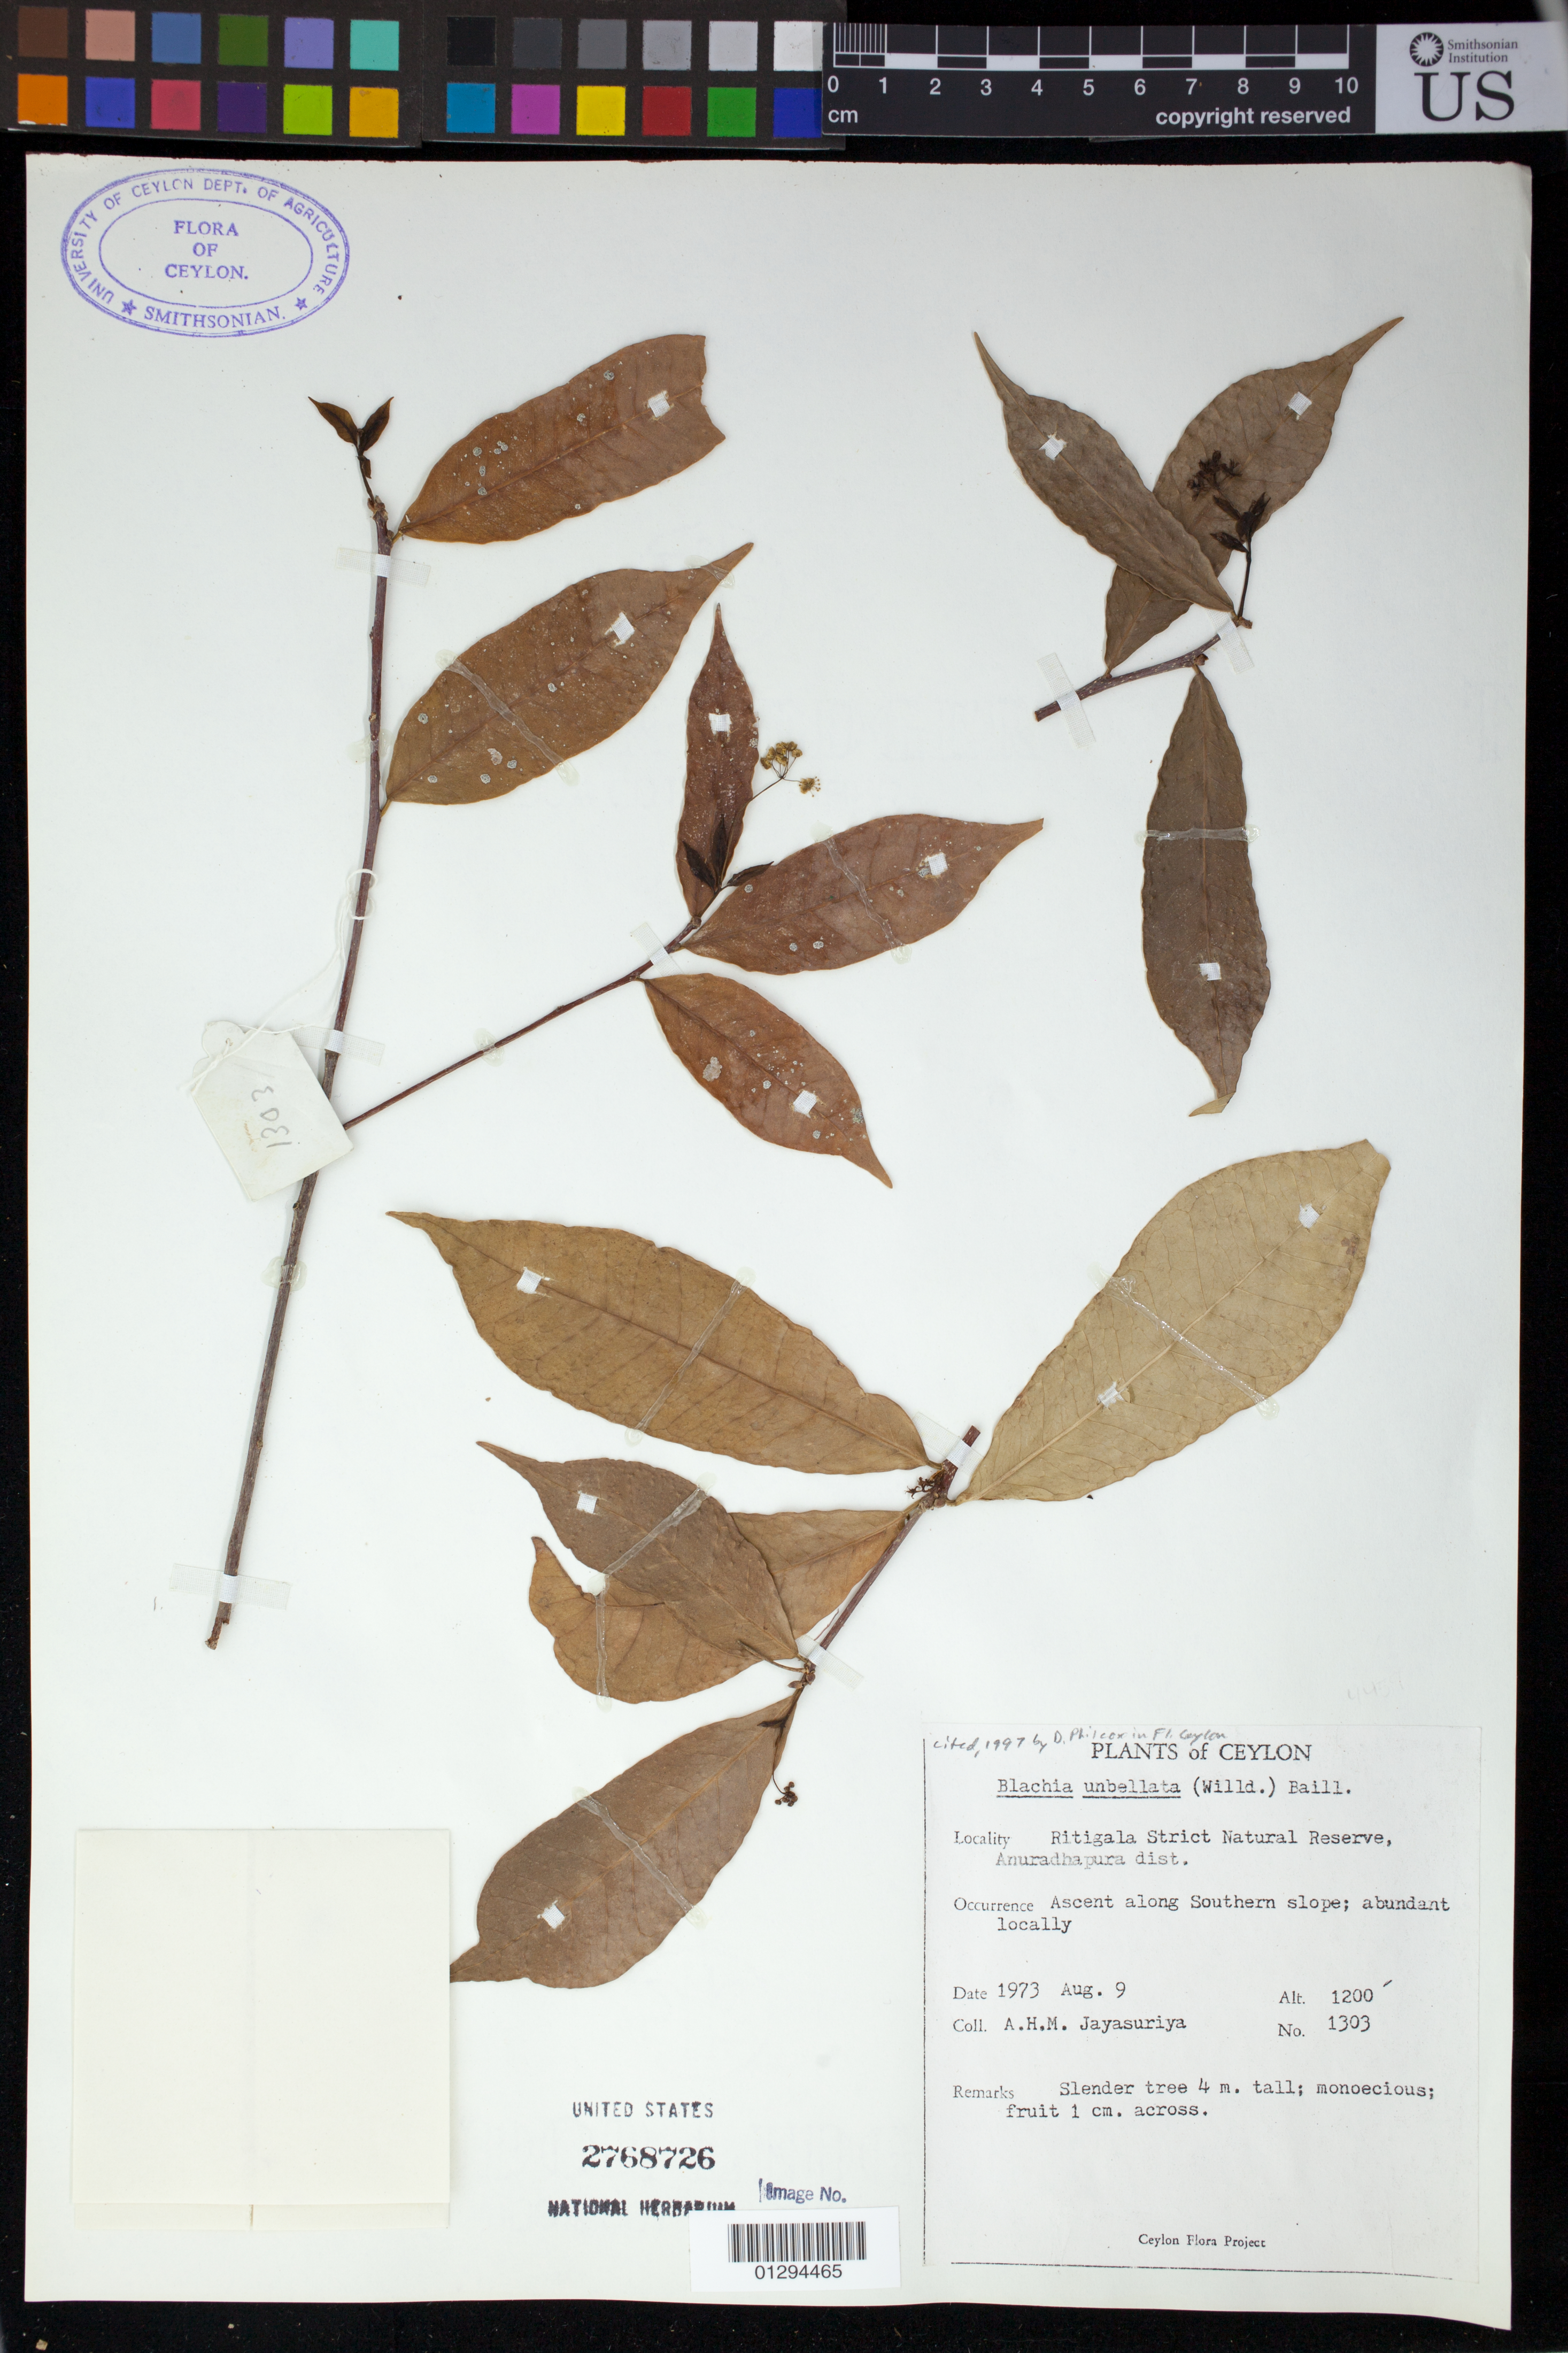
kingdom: Plantae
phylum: Tracheophyta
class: Magnoliopsida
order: Malpighiales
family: Euphorbiaceae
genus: Blachia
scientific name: Blachia umbellata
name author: (Willd.) Baill.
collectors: A. H. Jayasuriya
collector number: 1303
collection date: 1973-08-09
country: Sri Lanka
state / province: North Central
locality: Ritigala Strict Natural Reserve, Anuradhapura dist.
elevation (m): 366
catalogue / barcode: US 2768726